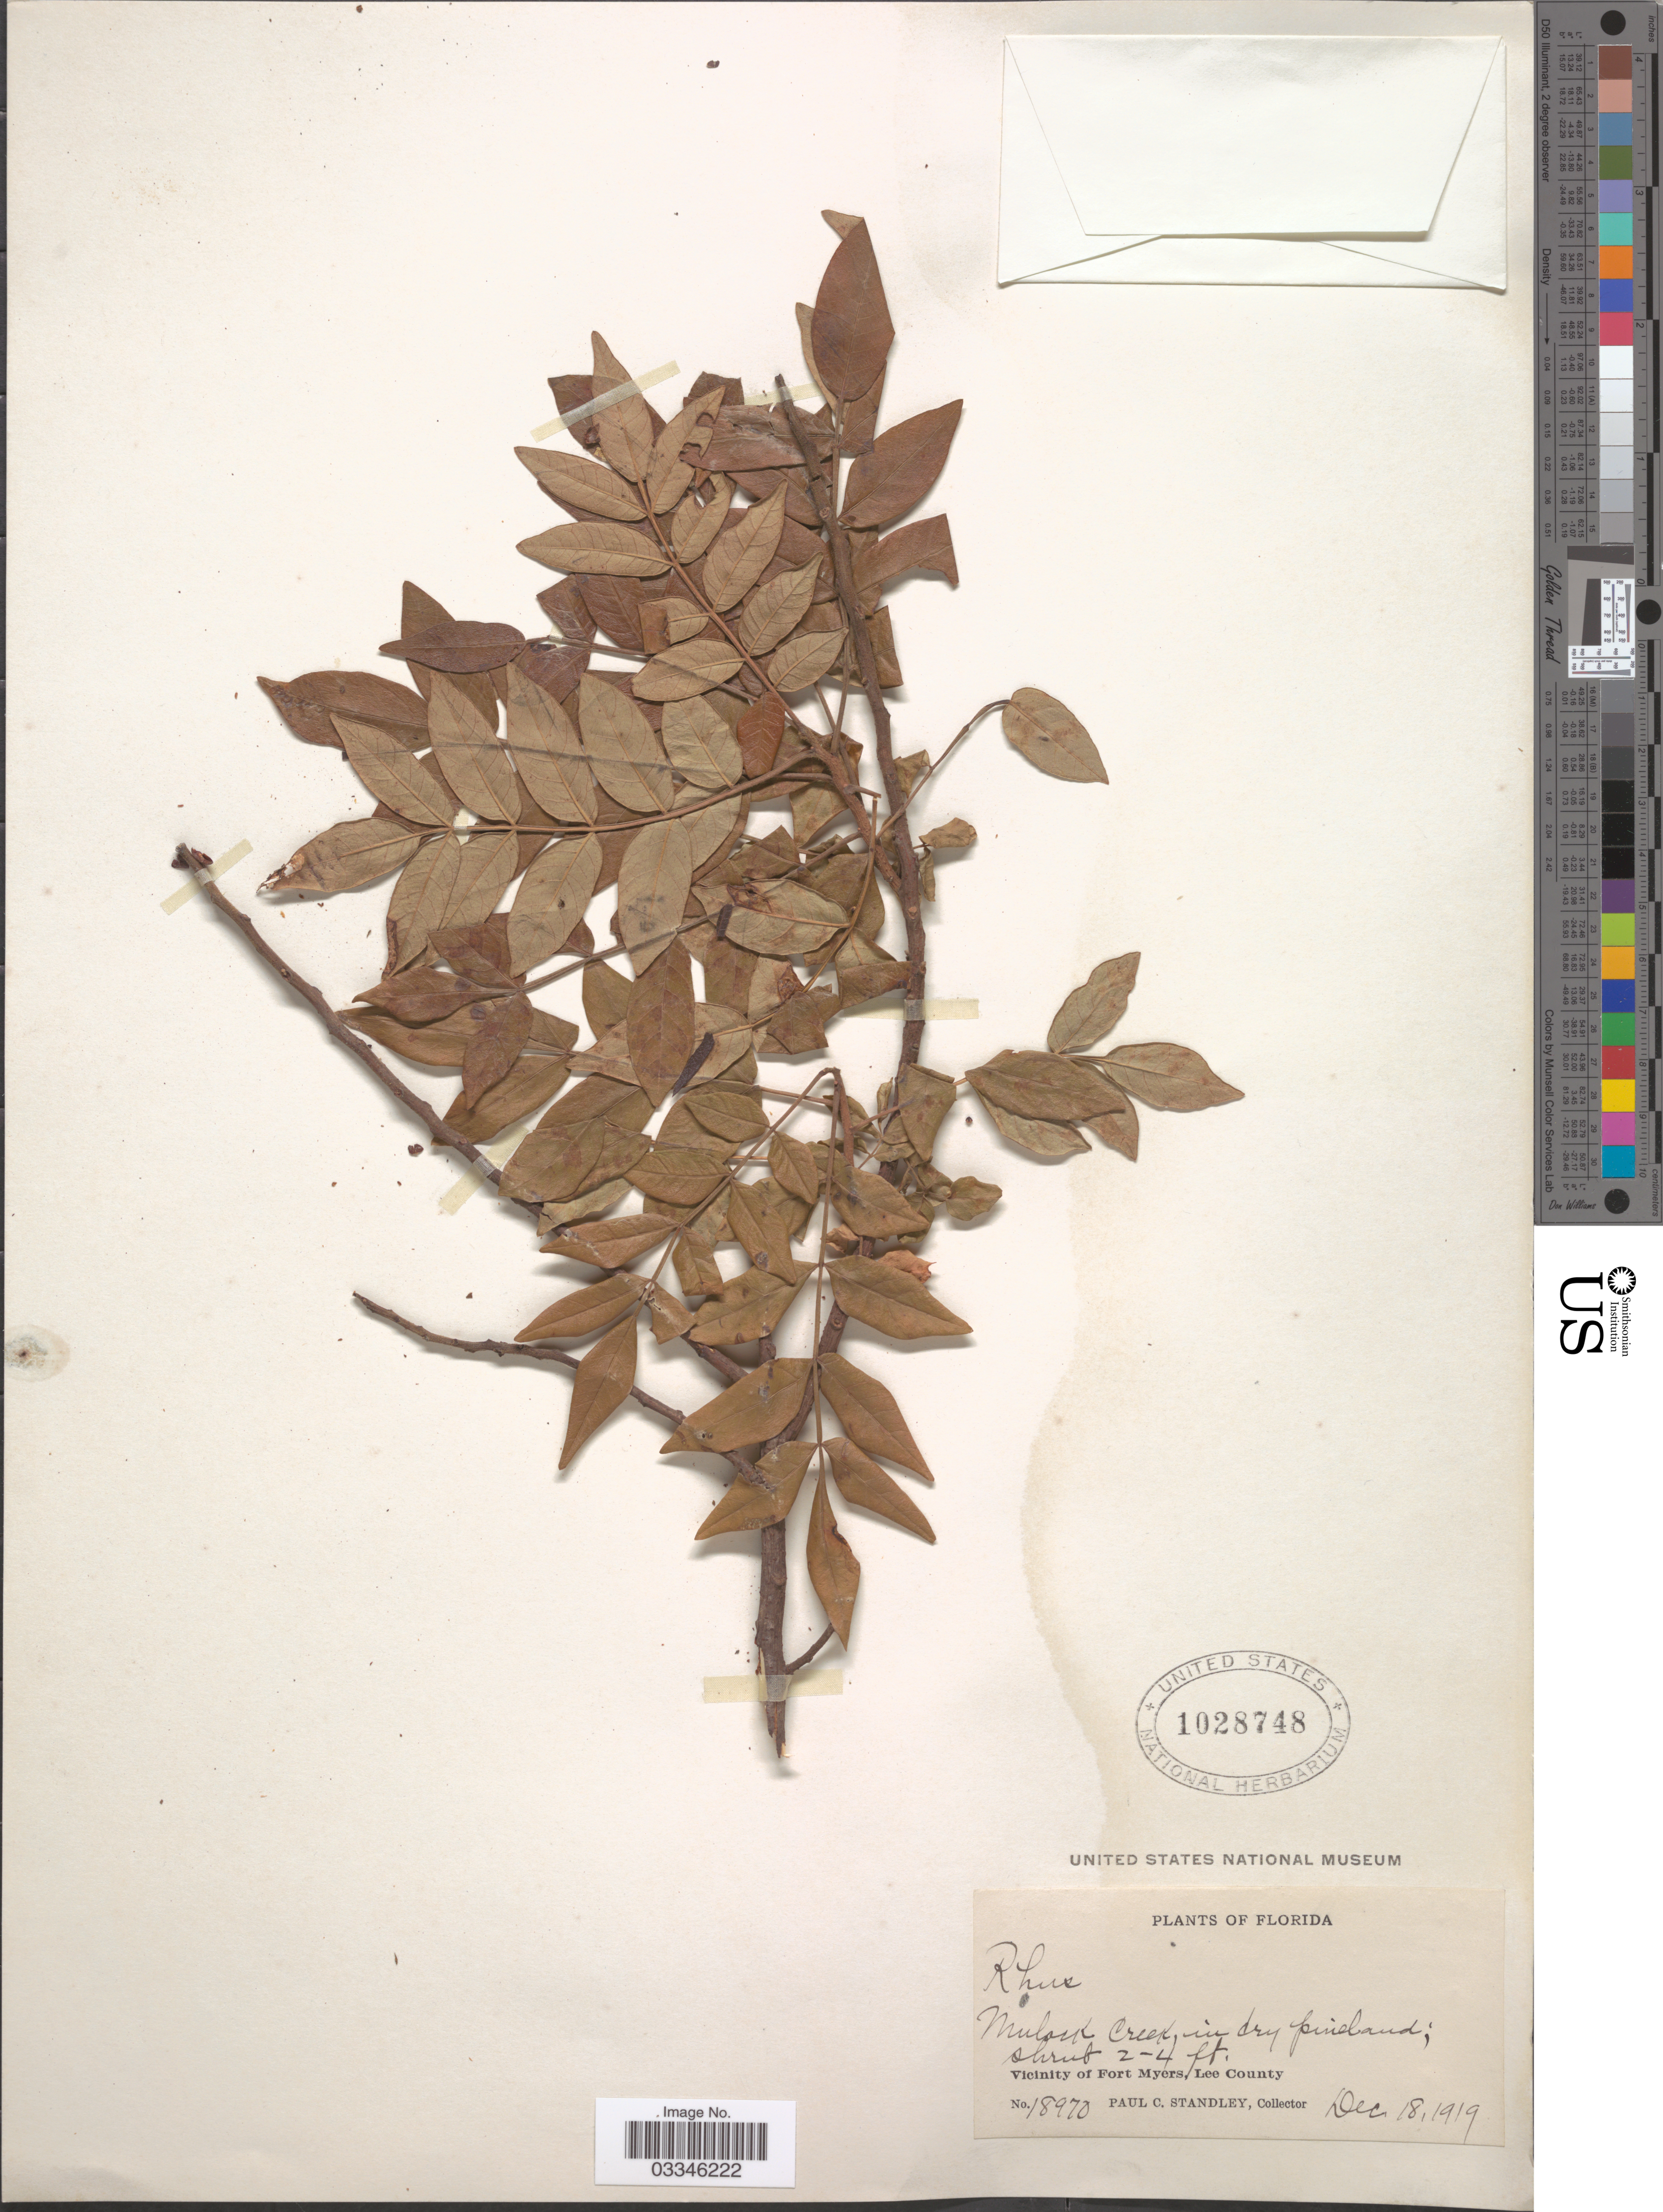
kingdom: Plantae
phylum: Tracheophyta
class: Magnoliopsida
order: Sapindales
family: Anacardiaceae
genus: Rhus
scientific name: Rhus leucantha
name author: Jacq.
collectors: P. C. Standley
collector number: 18970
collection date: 1919-12-18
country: United States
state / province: Florida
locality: Mulock Creek. Vicinity of Fort Myers, Lee County.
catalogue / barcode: US 1028748